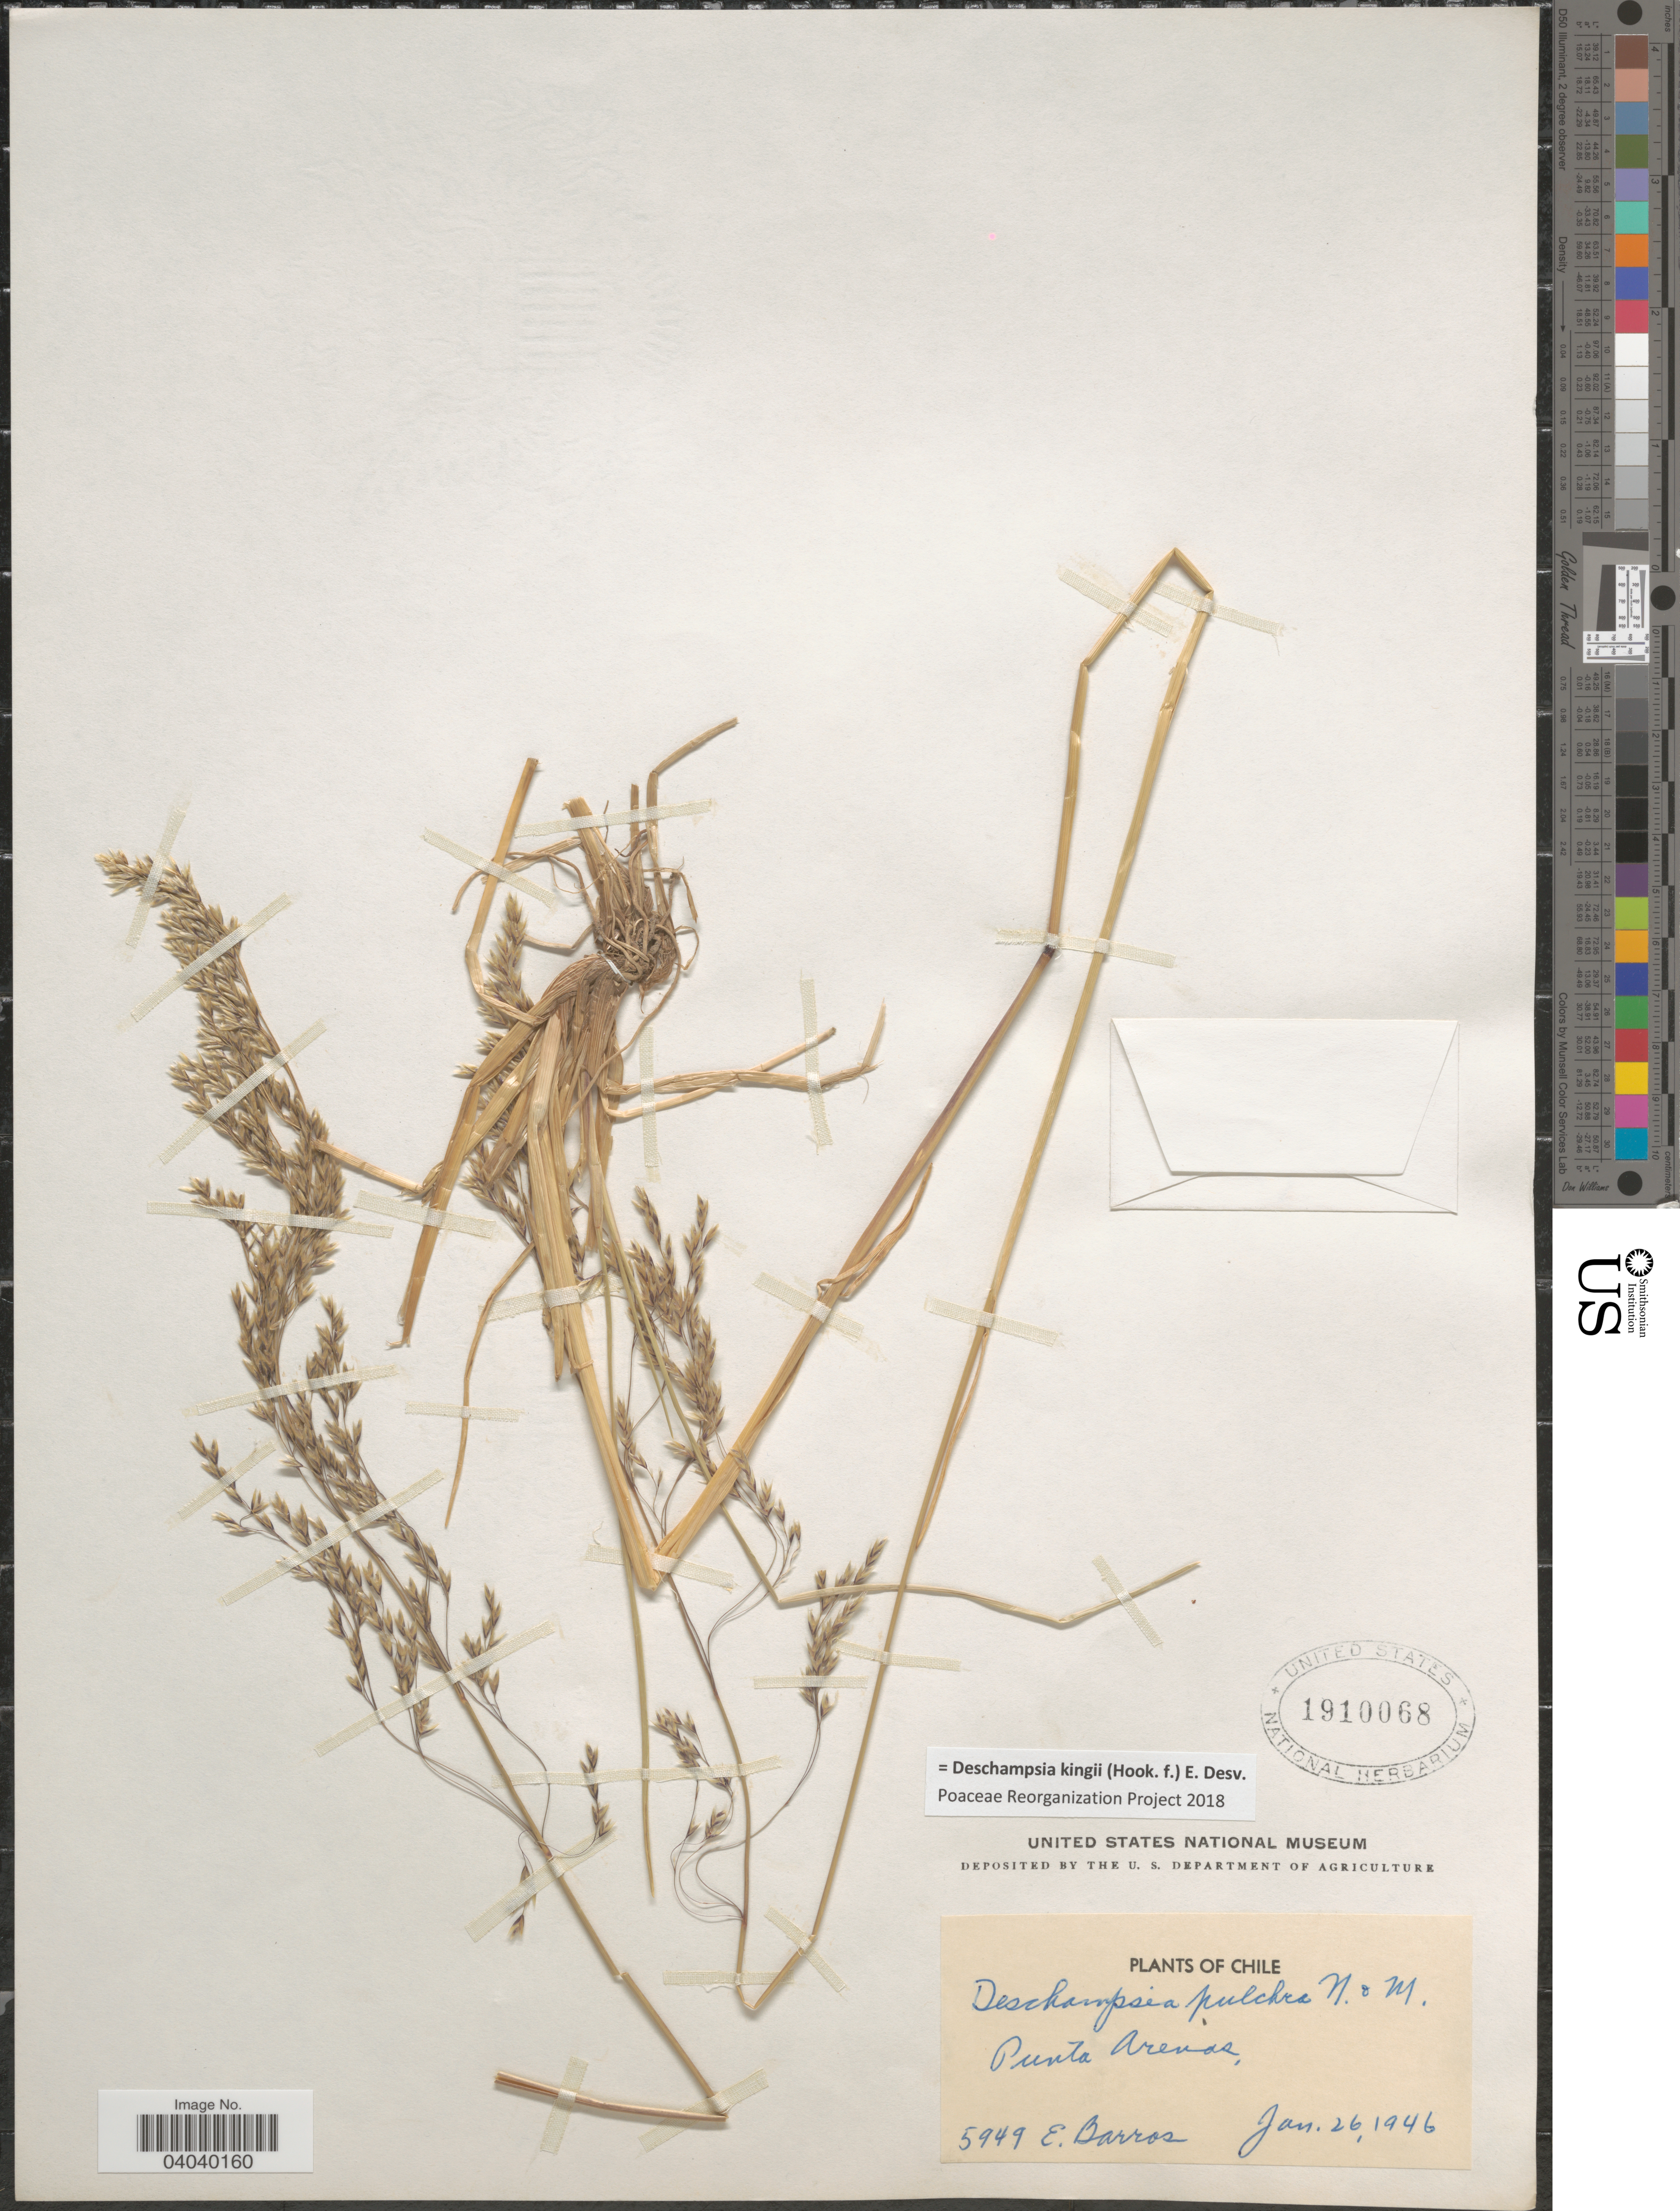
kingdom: Plantae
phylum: Tracheophyta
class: Liliopsida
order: Poales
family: Poaceae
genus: Deschampsia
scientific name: Deschampsia kingii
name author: (Hook. f.) É. Desv.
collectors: E. Barros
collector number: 5949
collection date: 1946-01-26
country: Chile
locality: Punta Arenas.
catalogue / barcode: US 1910068